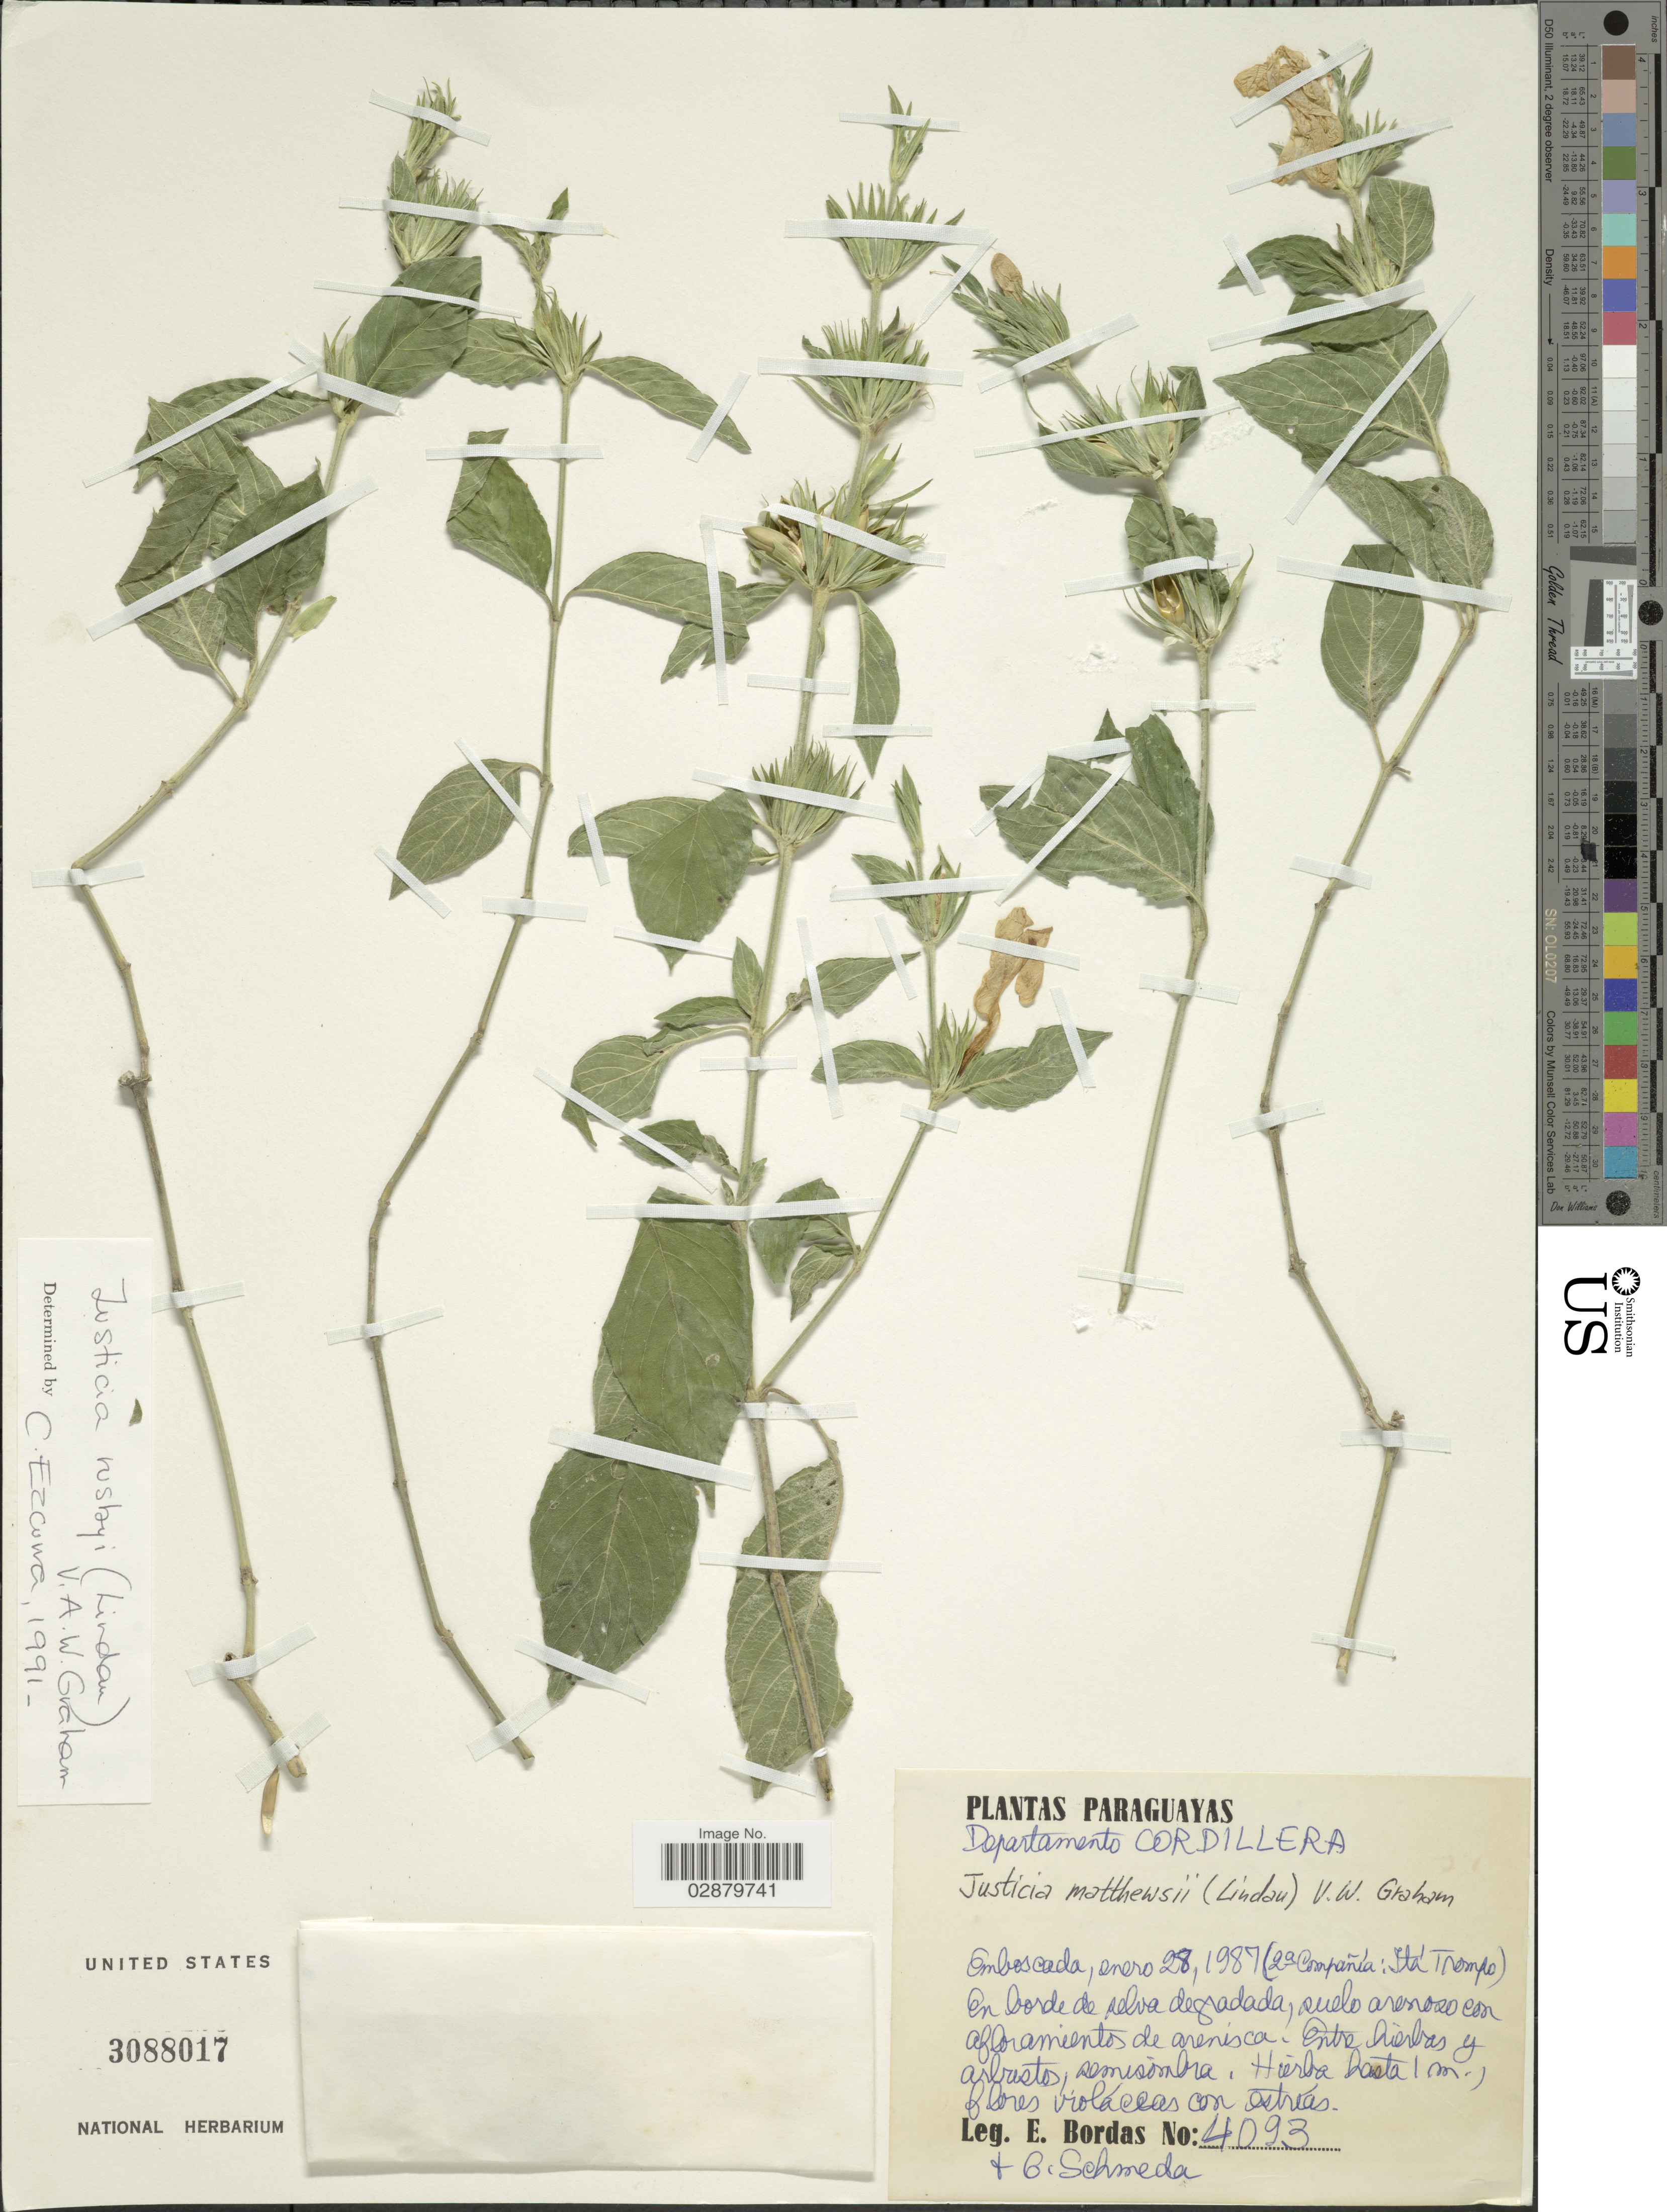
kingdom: Plantae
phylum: Tracheophyta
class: Magnoliopsida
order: Lamiales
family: Acanthaceae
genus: Justicia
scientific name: Justicia matthewsii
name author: (Lindau) Rusby ex Dyer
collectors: E. Bordas & G. Schmeda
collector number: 4093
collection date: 1987-01-28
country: Paraguay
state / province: Cordillera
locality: Departamento Cordillera. Emboscada (2a Compañía: Itá Trompo).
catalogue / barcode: US 3088017